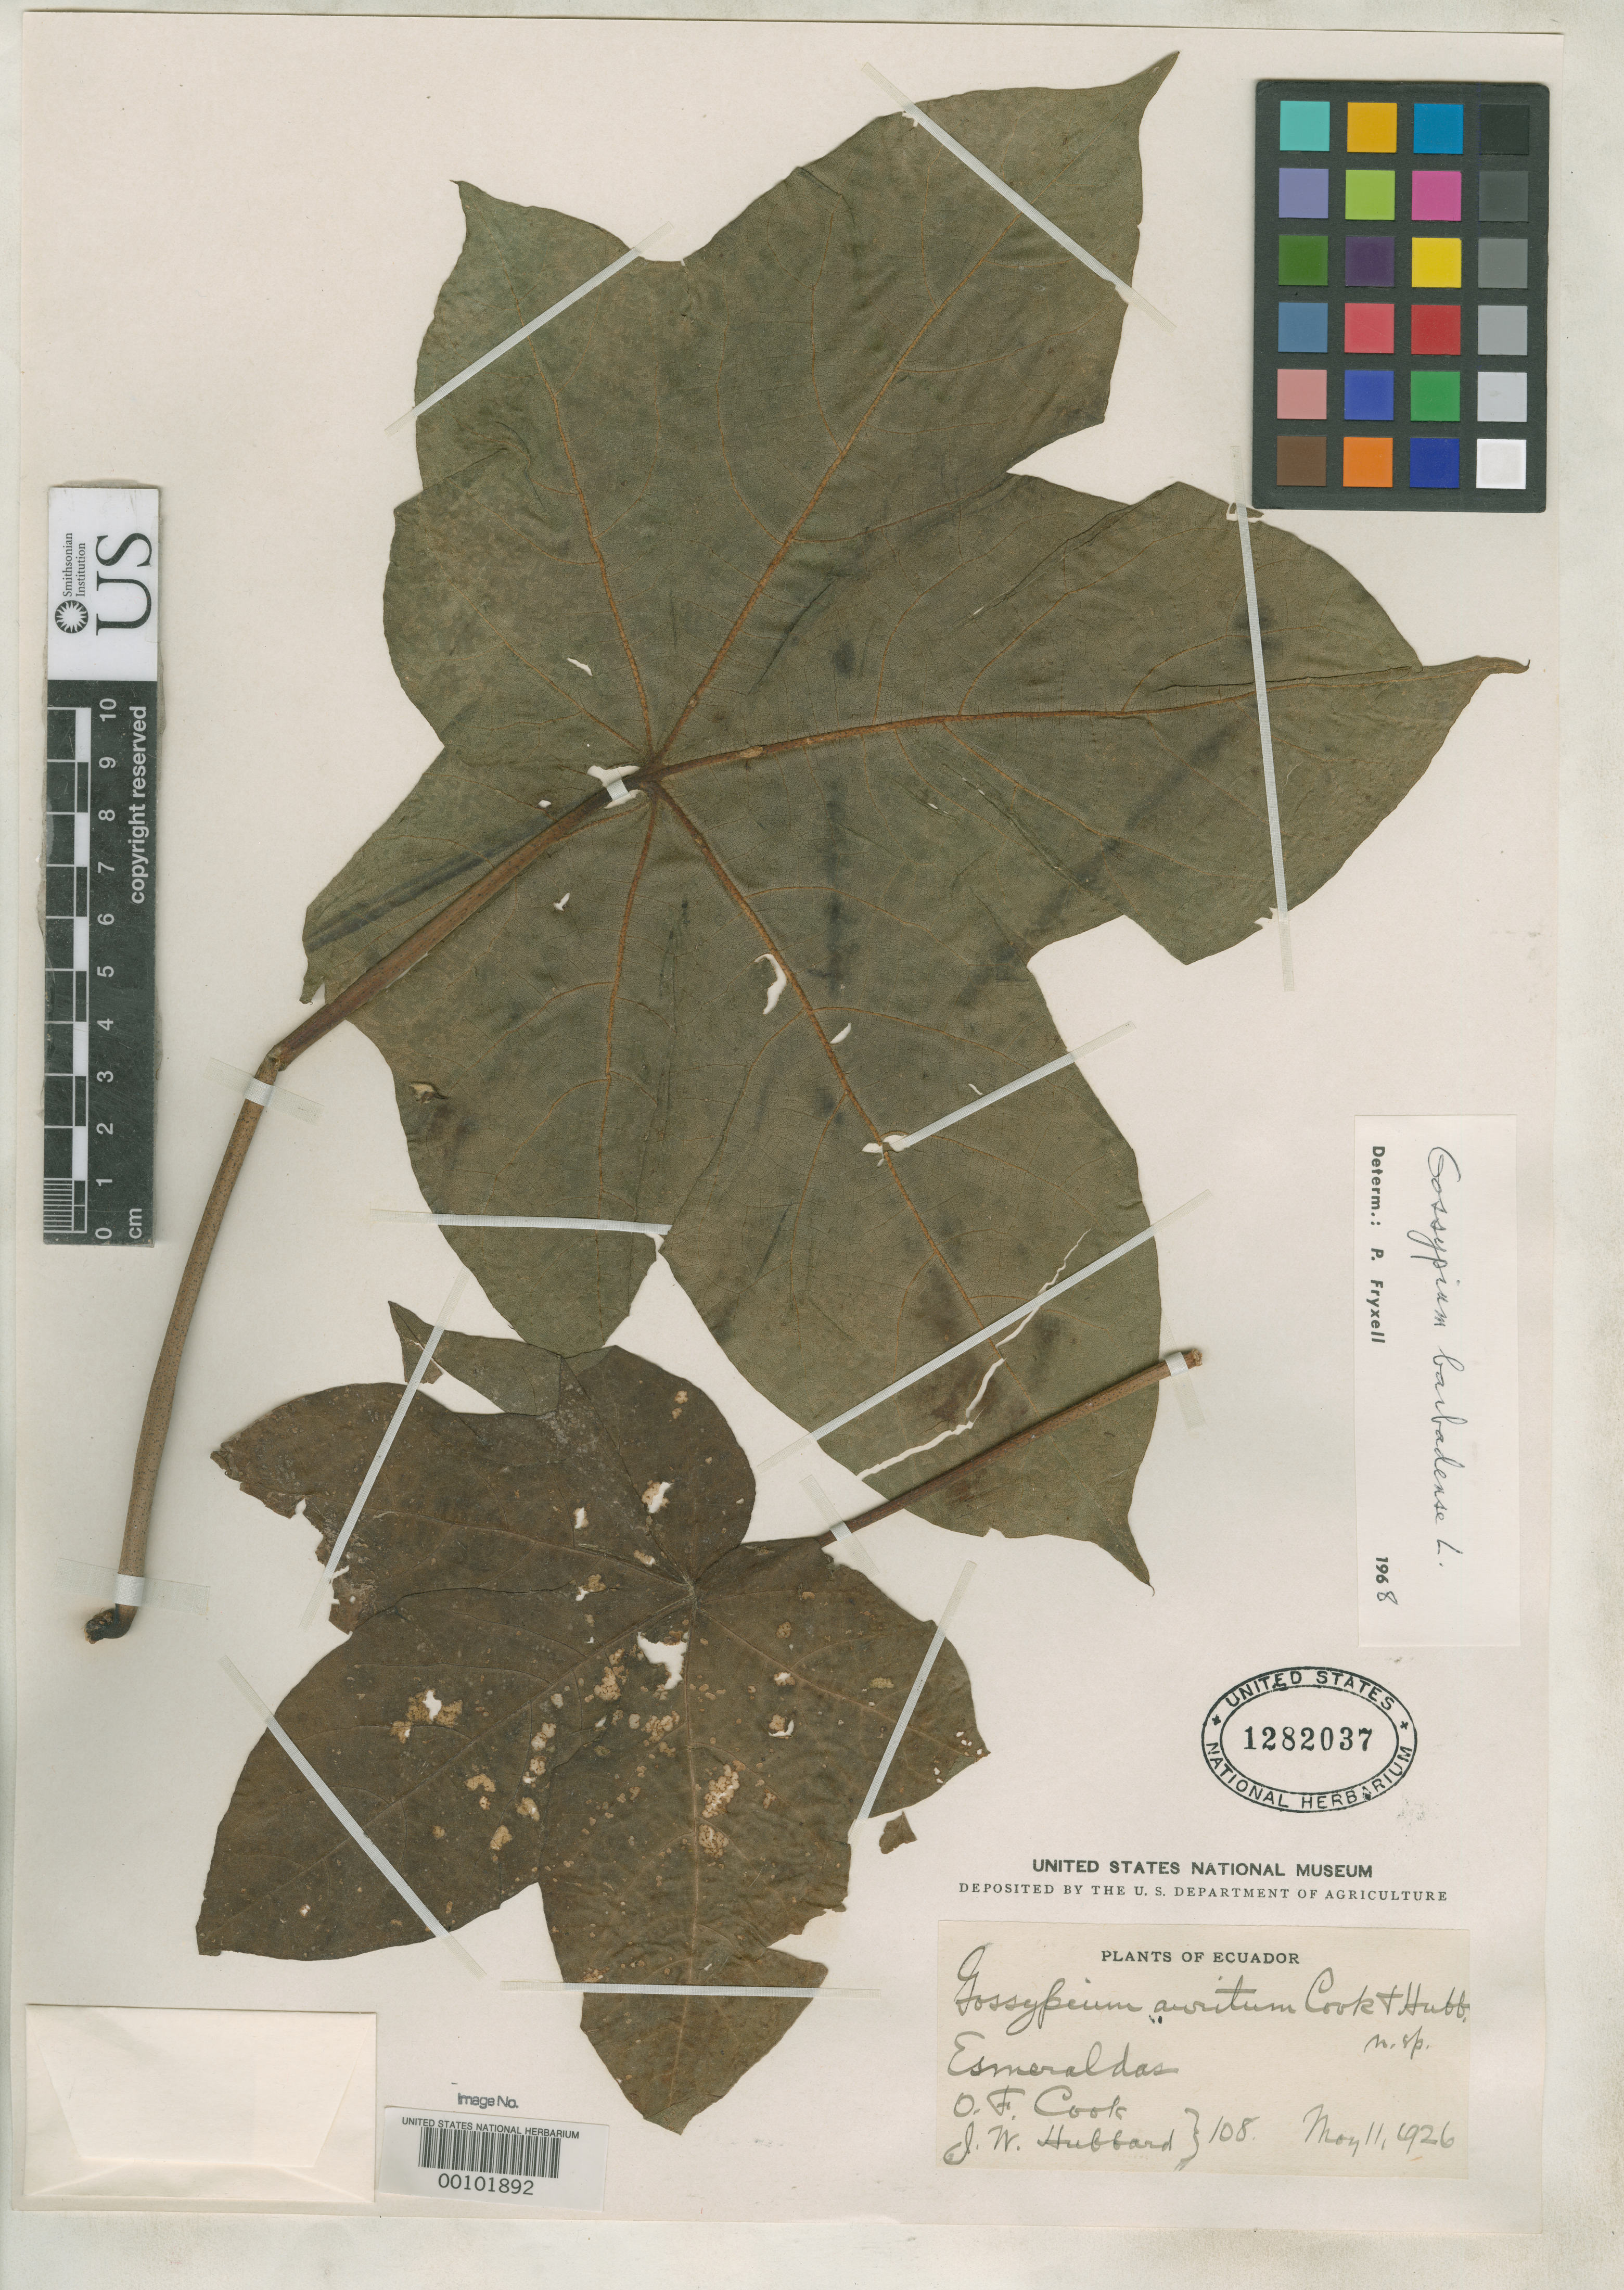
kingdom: Plantae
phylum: Tracheophyta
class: Magnoliopsida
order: Malvales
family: Malvaceae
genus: Gossypium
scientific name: Gossypium auritum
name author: O.F. Cook & J.W. Hubb.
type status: Holotype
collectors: O. F. Cook & J. W. Hubbard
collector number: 108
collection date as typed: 11 May 1926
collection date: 1926-05-11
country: Ecuador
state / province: Esmeraldas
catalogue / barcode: US 1282037